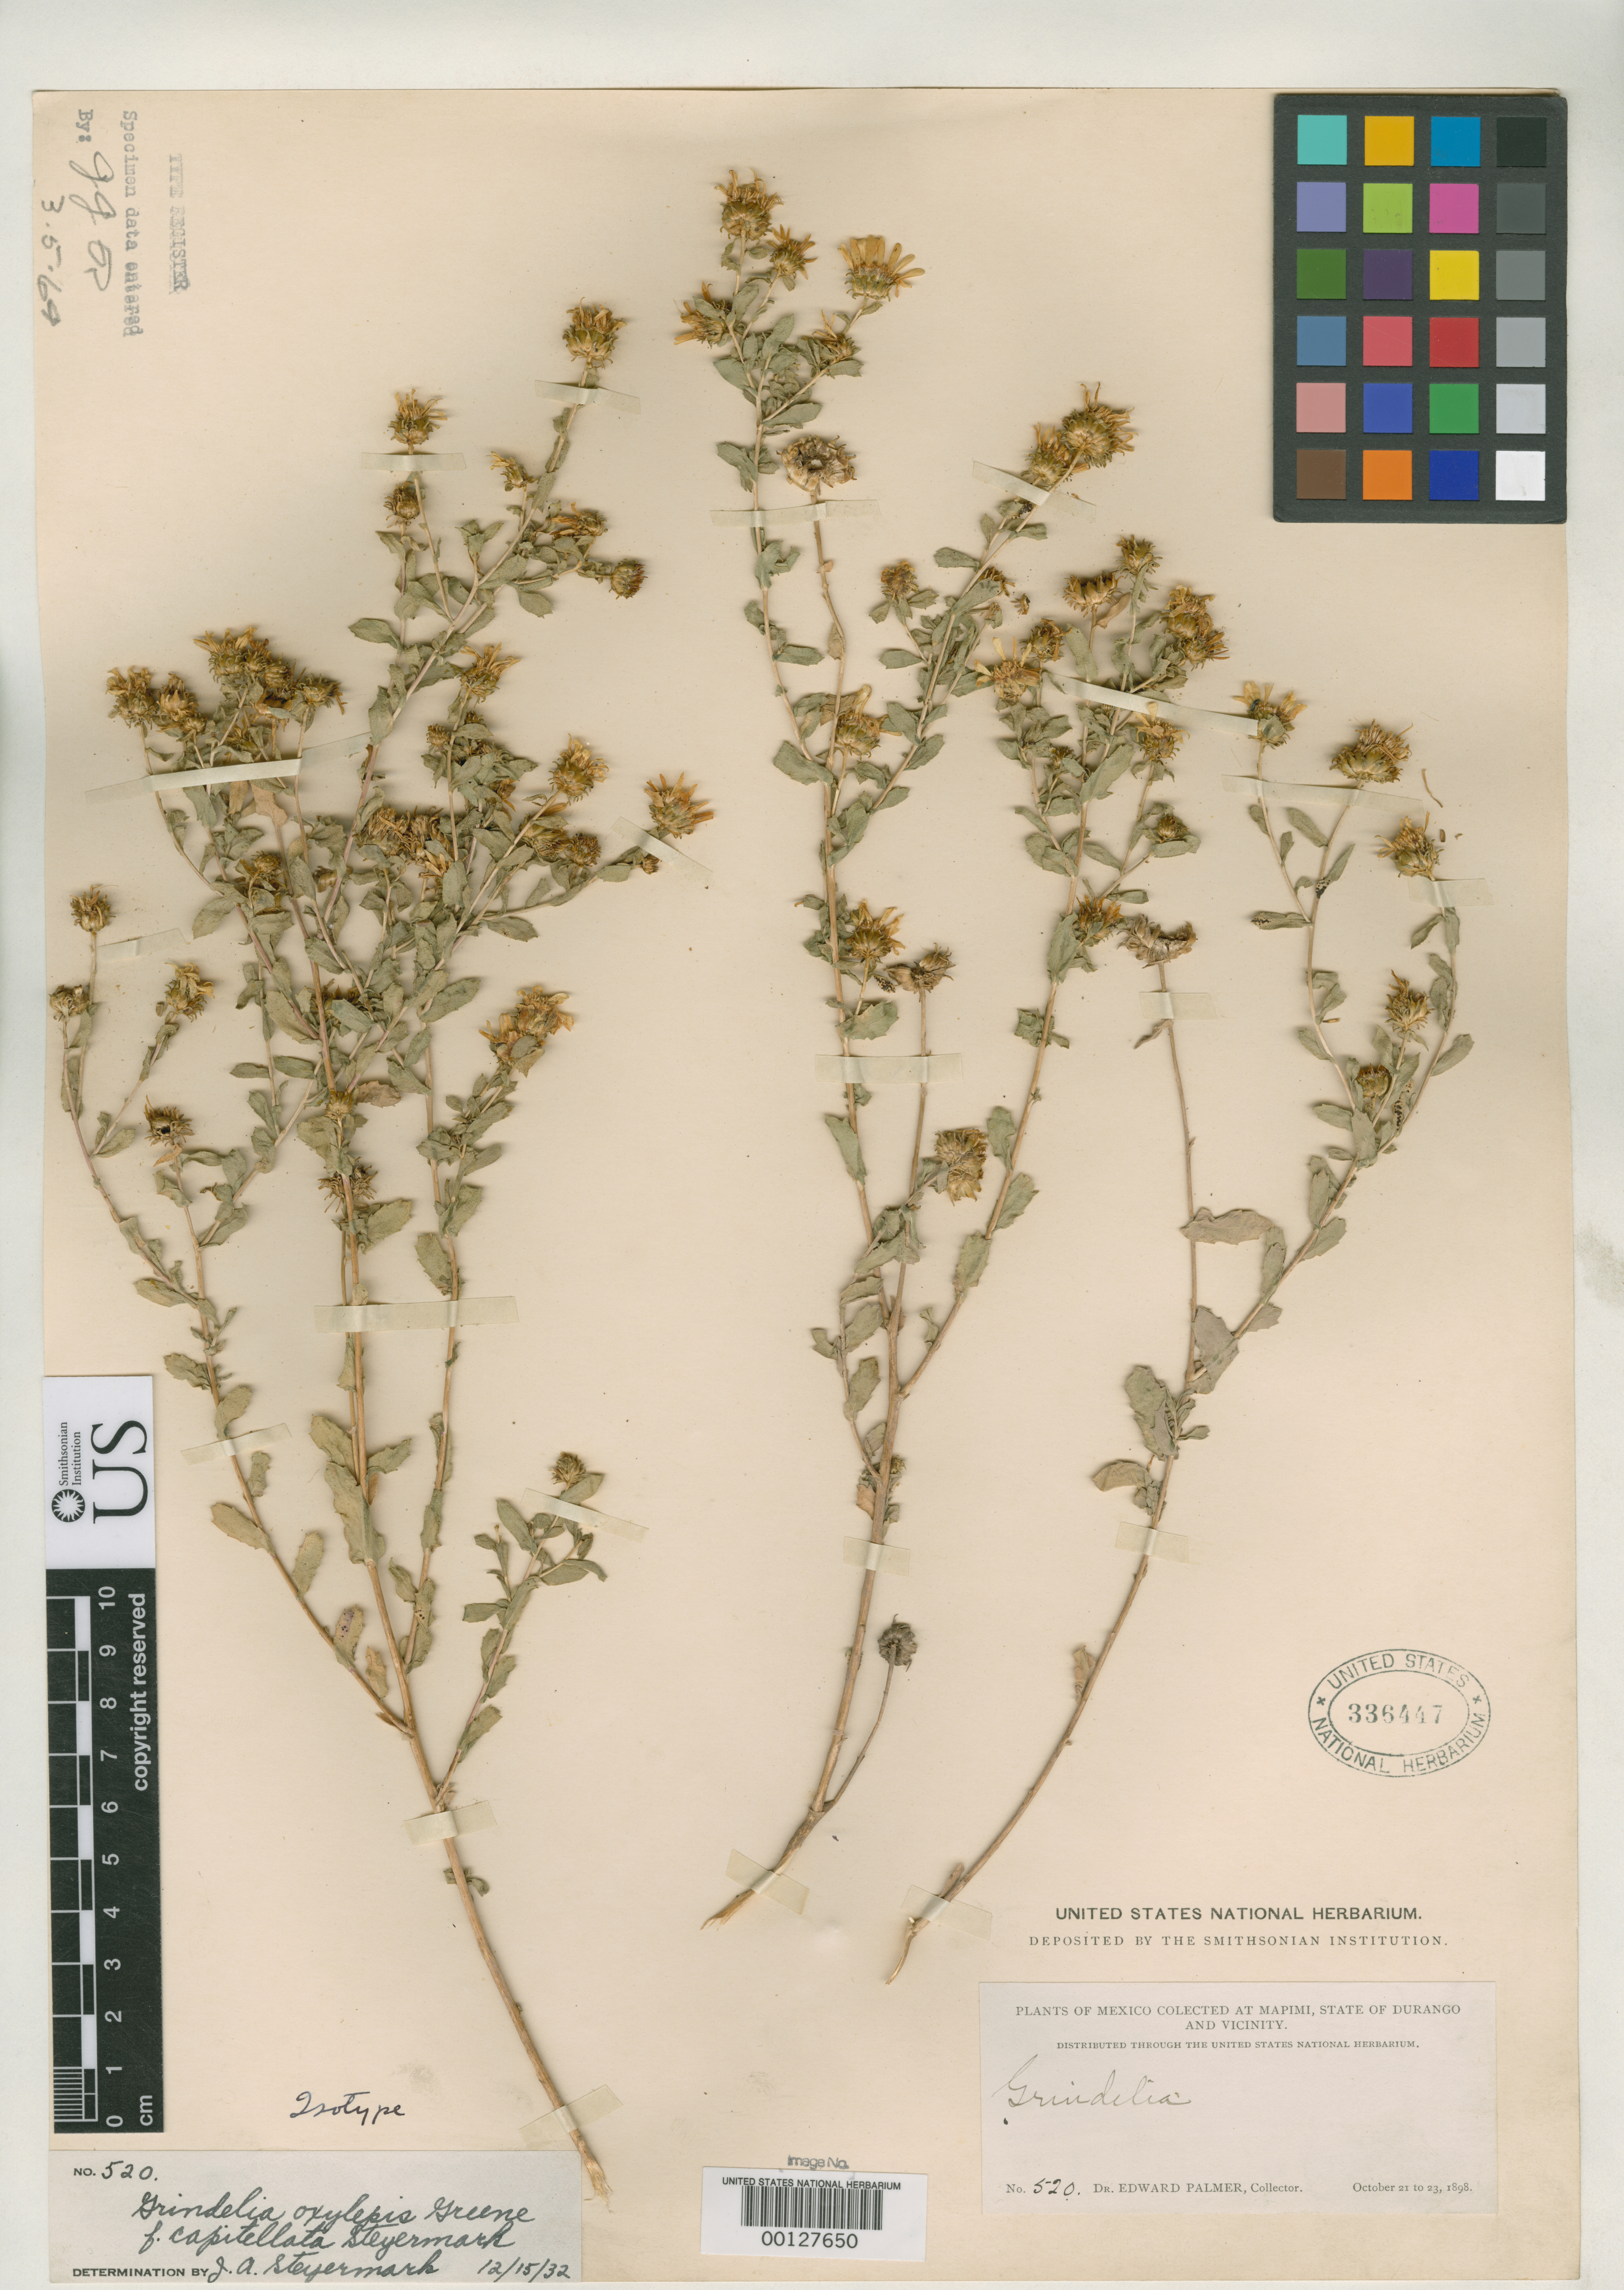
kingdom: Plantae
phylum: Tracheophyta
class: Magnoliopsida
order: Asterales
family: Asteraceae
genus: Grindelia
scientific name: Grindelia oxylepis f. capitellata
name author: Steyerm.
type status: Isotype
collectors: E. Palmer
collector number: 520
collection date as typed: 21 Oct 1898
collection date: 1898-10-21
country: Mexico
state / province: Durango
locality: Mapimi.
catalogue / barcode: US 336447